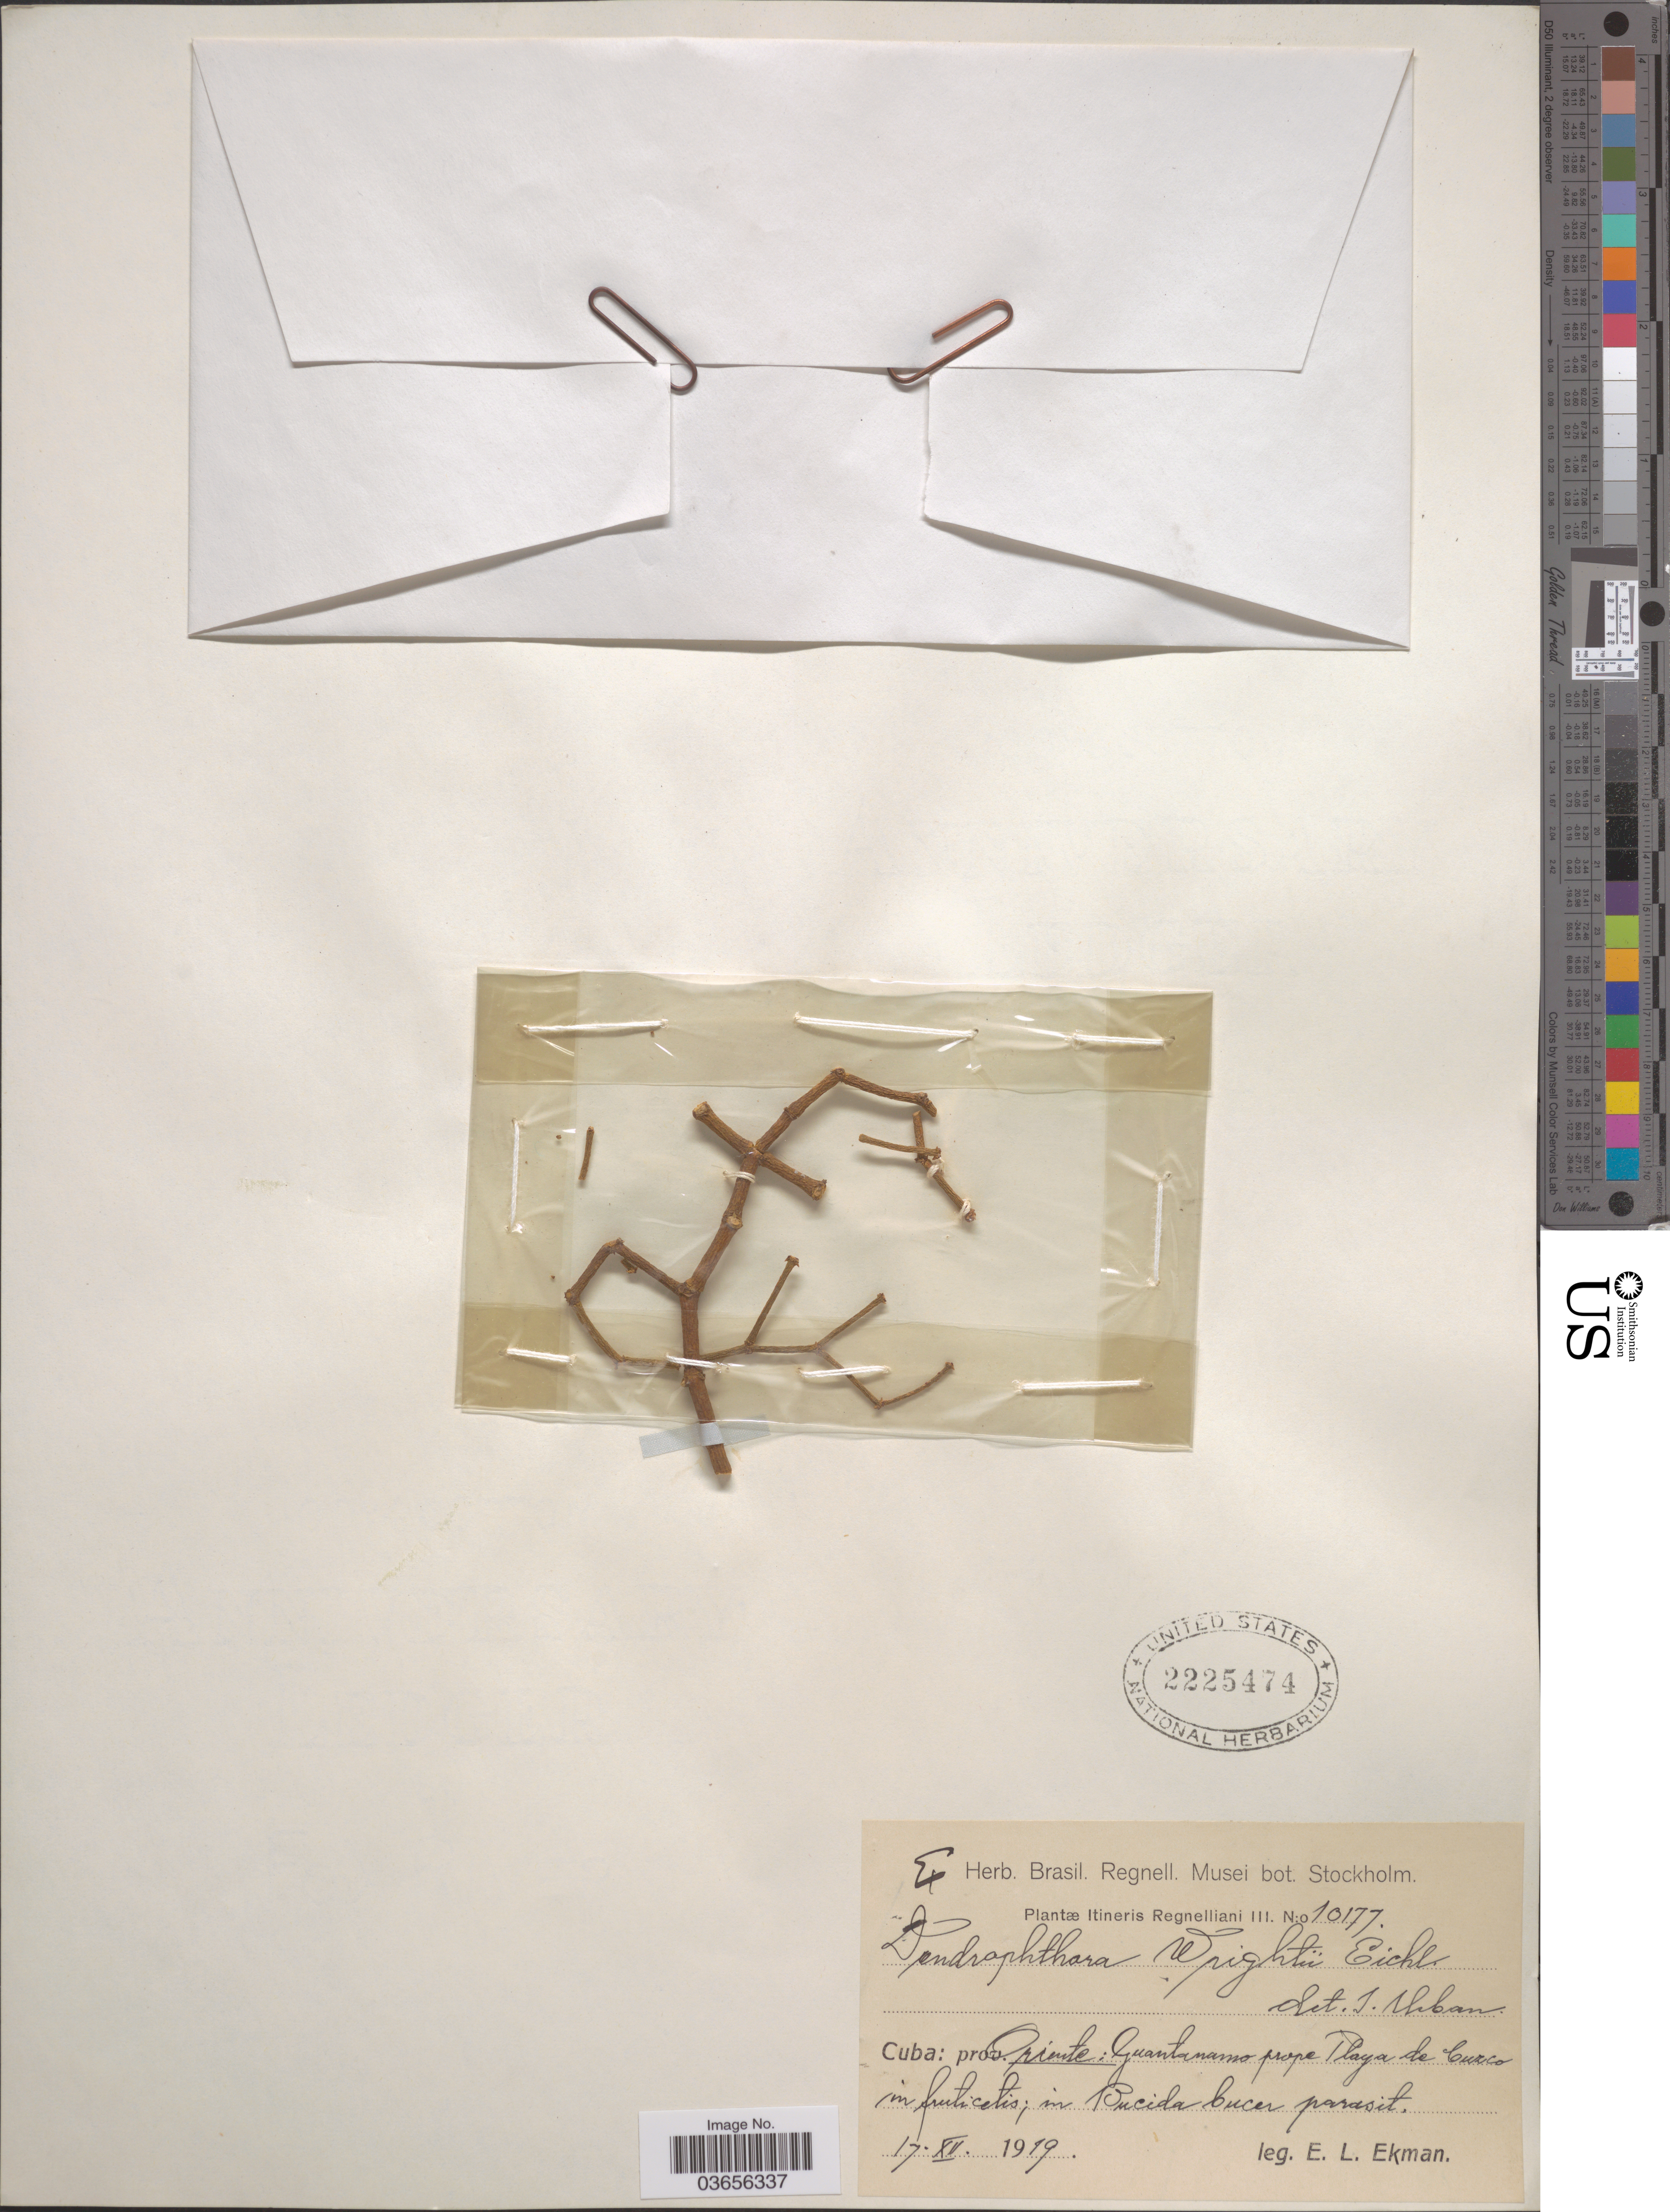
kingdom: Plantae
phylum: Tracheophyta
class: Magnoliopsida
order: Santalales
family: Viscaceae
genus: Dendrophthora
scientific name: Dendrophthora wrightii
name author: Eichler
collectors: E. L. Ekman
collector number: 10177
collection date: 1919-12-17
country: Cuba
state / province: Oriente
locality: Guantanamo prope Playa de Cuzco in fruticetis; in Bucida bucer parasit.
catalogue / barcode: US 2225474